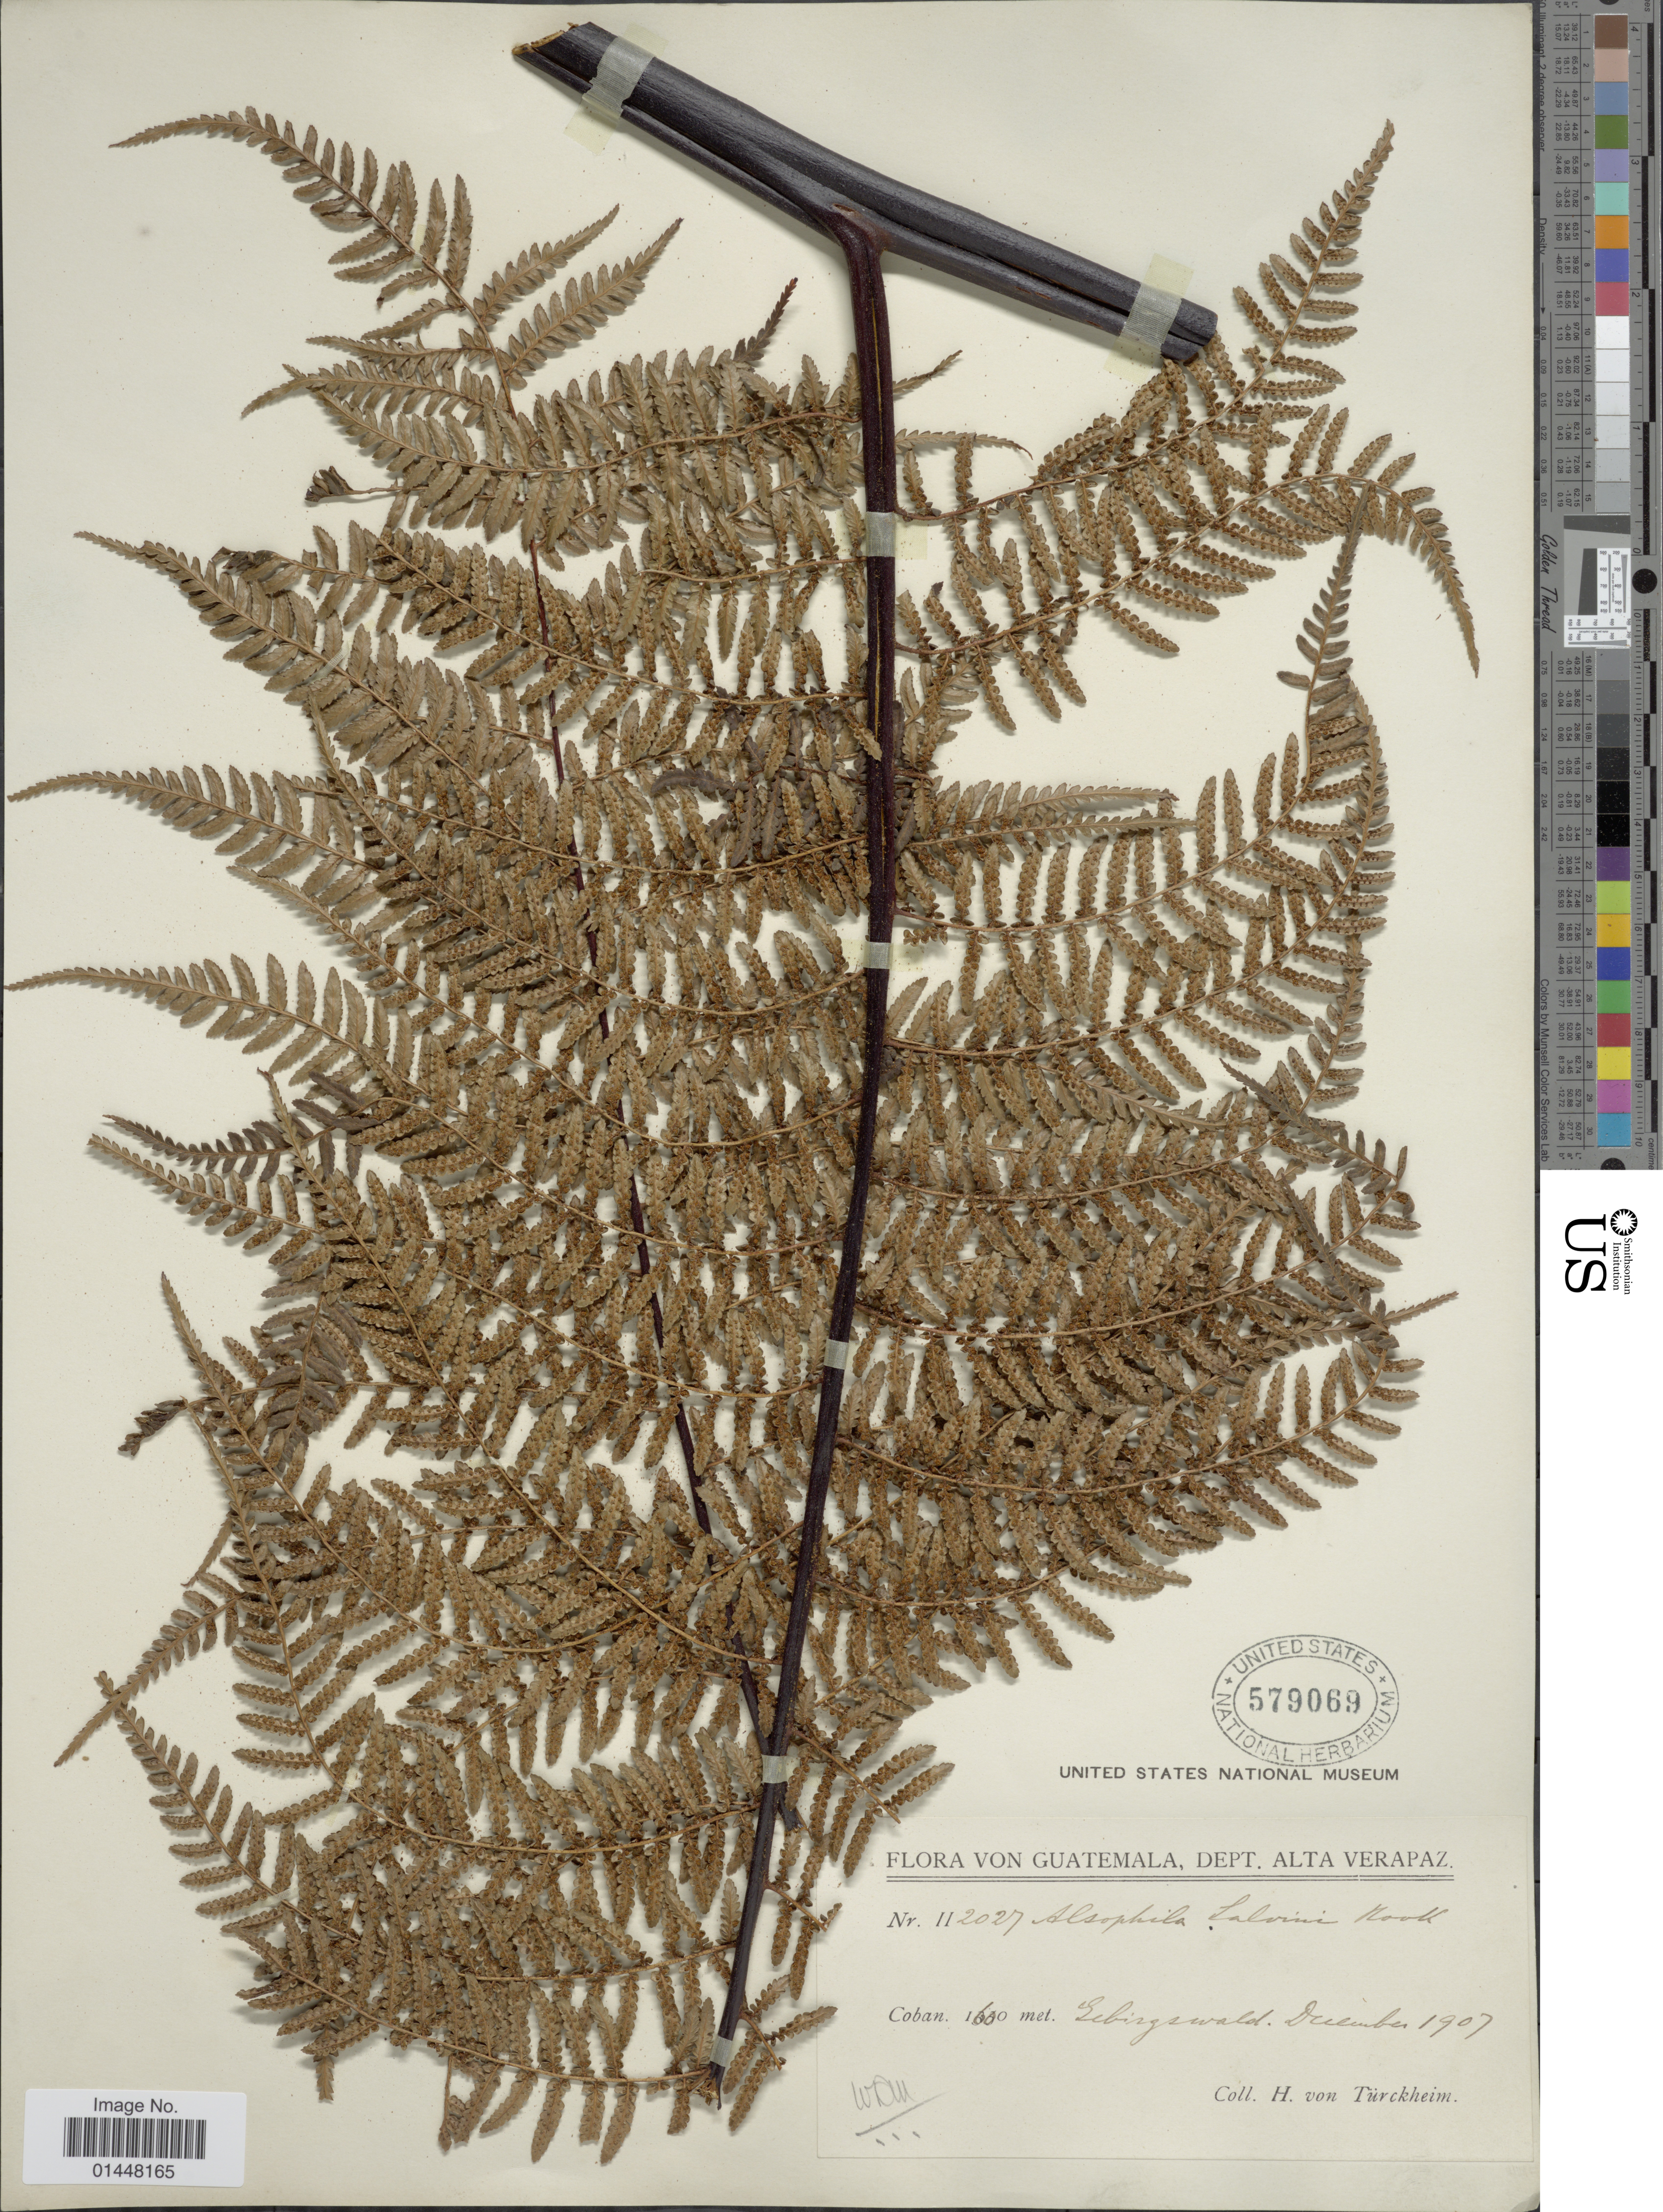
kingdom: Plantae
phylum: Tracheophyta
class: Polypodiopsida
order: Cyatheales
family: Cyatheaceae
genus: Gymnosphaera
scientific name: Gymnosphaera salvinii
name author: (Hook.)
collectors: H. von Türckheim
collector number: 2027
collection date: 1907-12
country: Guatemala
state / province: Alta Verapaz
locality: Gebirgswald [mountain forests]. Cobán.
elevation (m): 1600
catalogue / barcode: US 579069